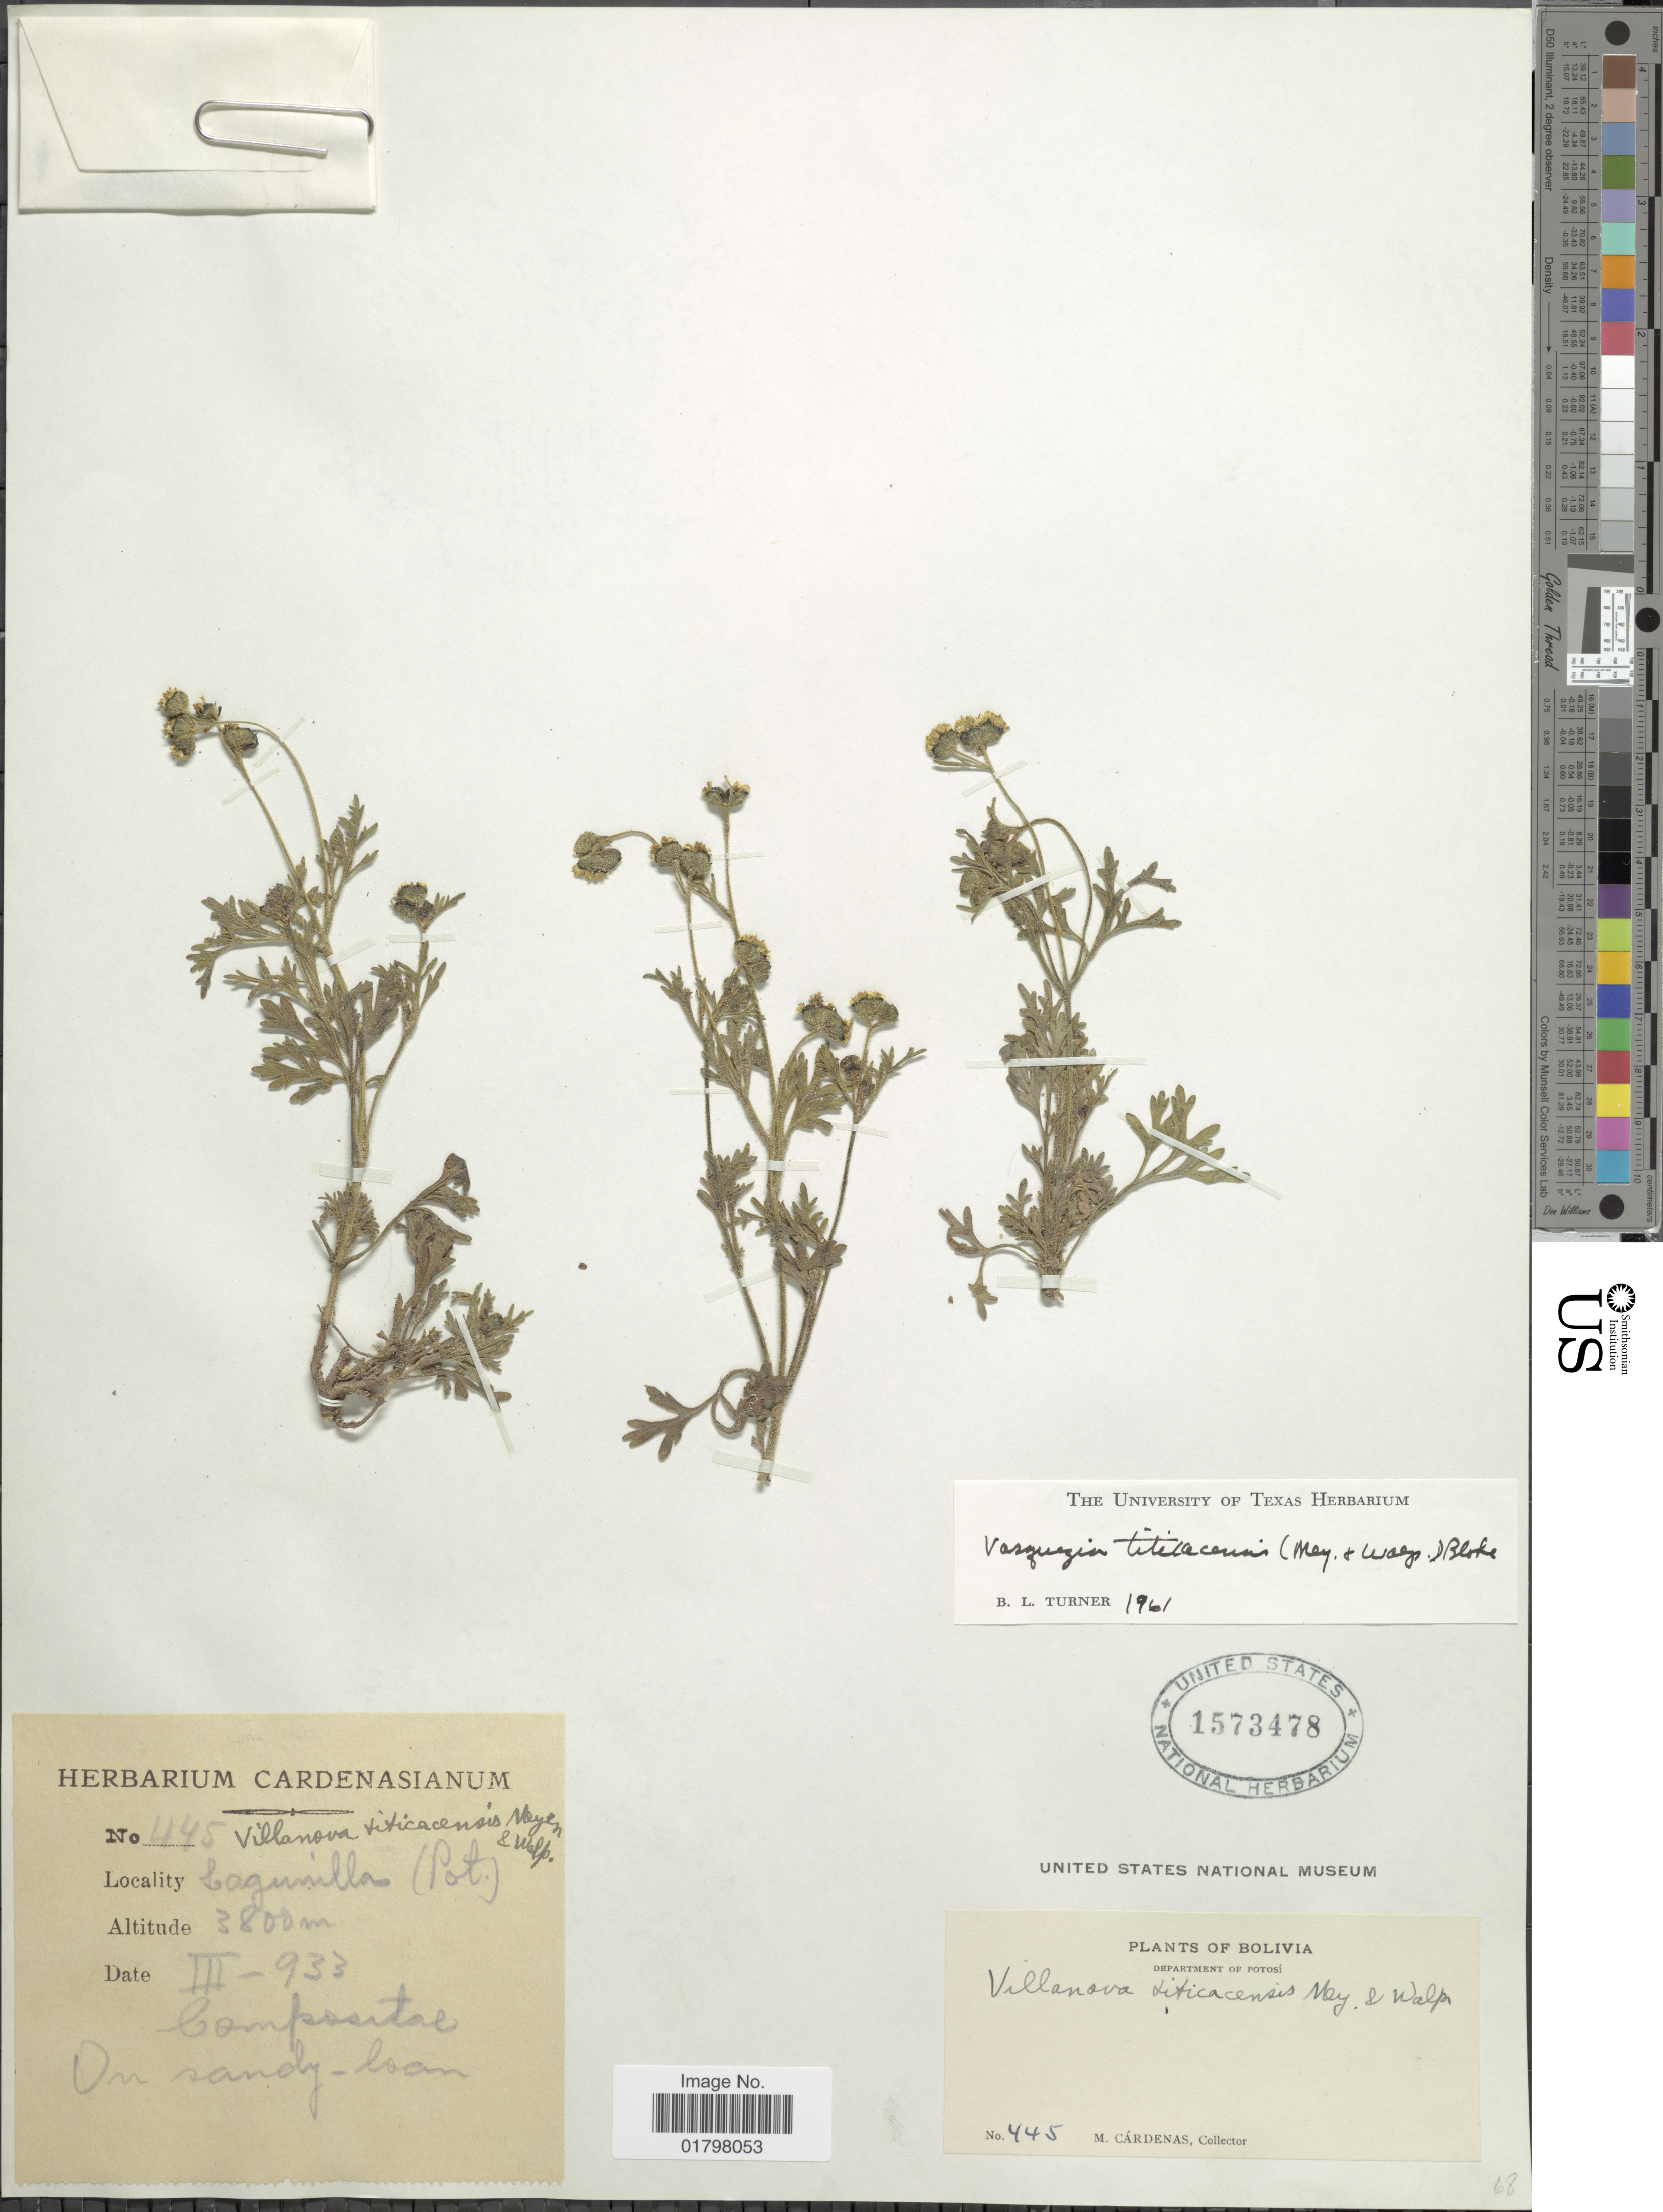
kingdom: Plantae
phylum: Tracheophyta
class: Magnoliopsida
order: Asterales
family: Asteraceae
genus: Vasquesia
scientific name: Vasquesia titicacensis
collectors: M. Cárdenas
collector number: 445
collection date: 1933-03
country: Bolivia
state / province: Potosi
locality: Department of Potosi. Lagunilla (Pot.)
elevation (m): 3800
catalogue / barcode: US 1573478